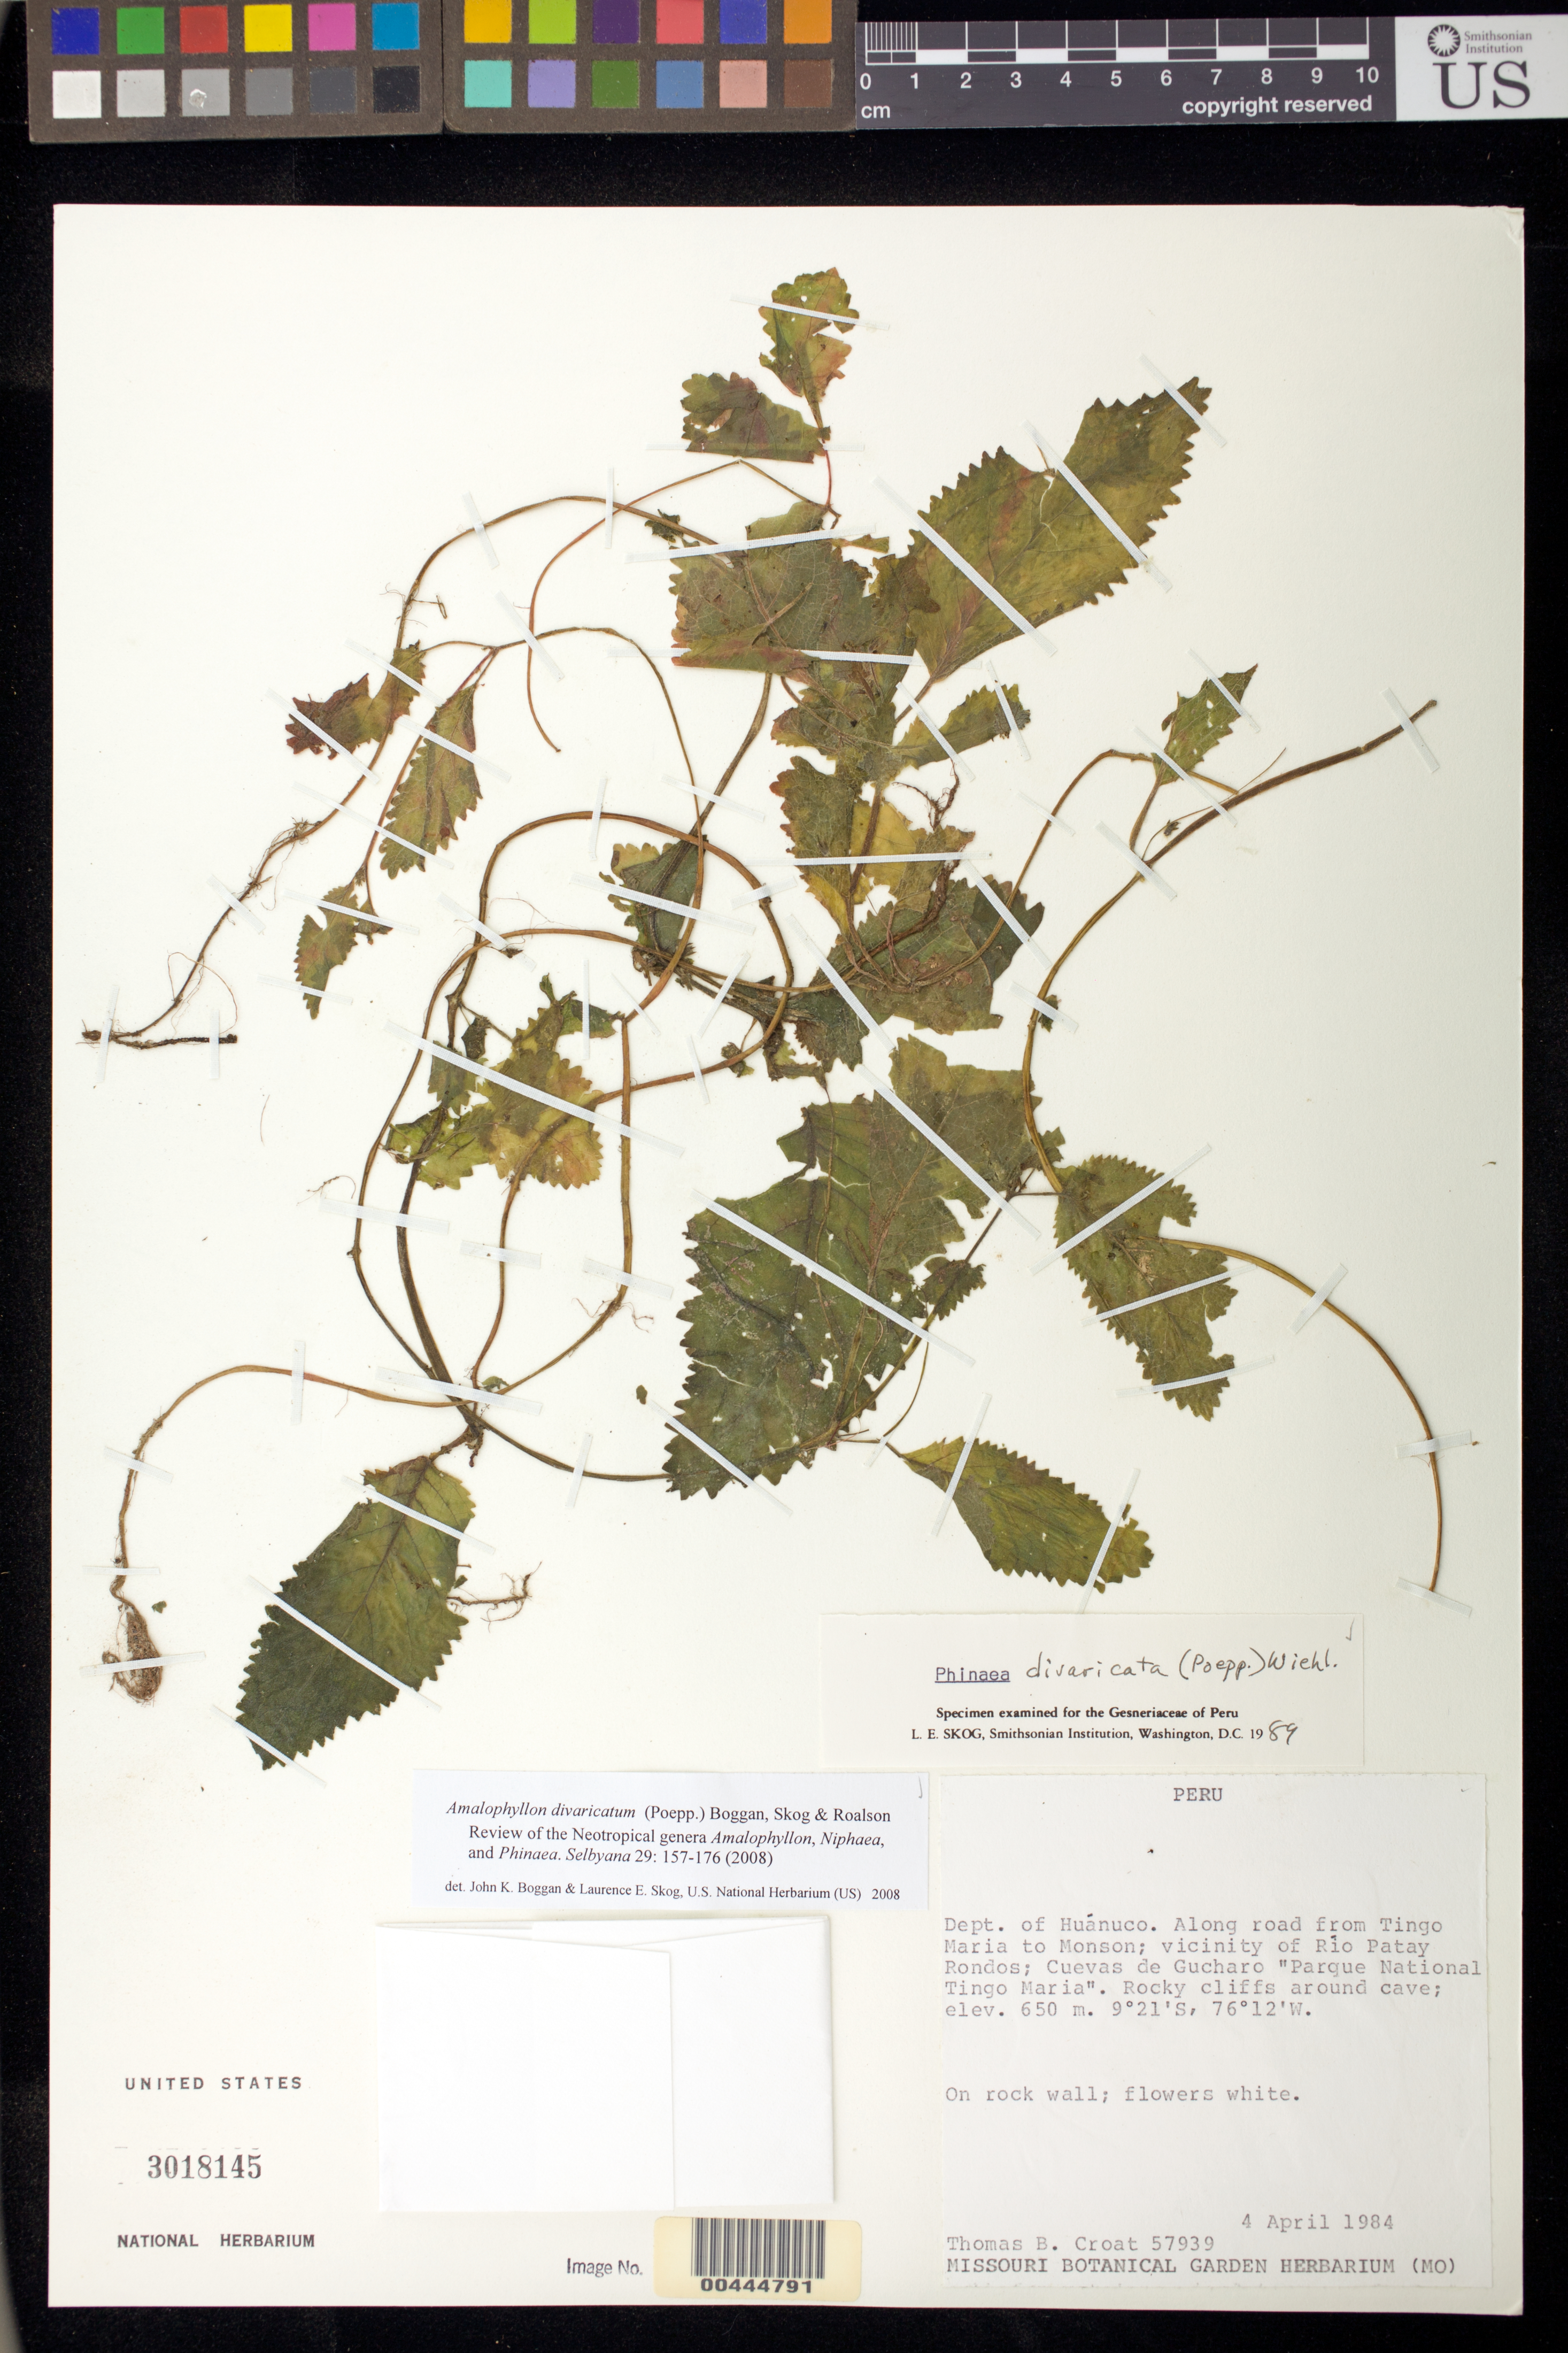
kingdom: Plantae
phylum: Tracheophyta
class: Magnoliopsida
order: Lamiales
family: Gesneriaceae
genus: Amalophyllon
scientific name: Amalophyllon divaricatum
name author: (Poepp.) Boggan et al.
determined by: Boggan, J. K.; Skog, L. E.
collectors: T. B. Croat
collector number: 57939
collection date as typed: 04 Apr 1984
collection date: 1984-04-04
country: Peru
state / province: Huánuco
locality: Along road from Tingo Maria to Monson; vicinity of Río Patay Rondos; Cuevas de Gucharo "Parque National Tingo Maria"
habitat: Rocky cliffs around cave; on rock wall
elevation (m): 650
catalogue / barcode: US 3018145